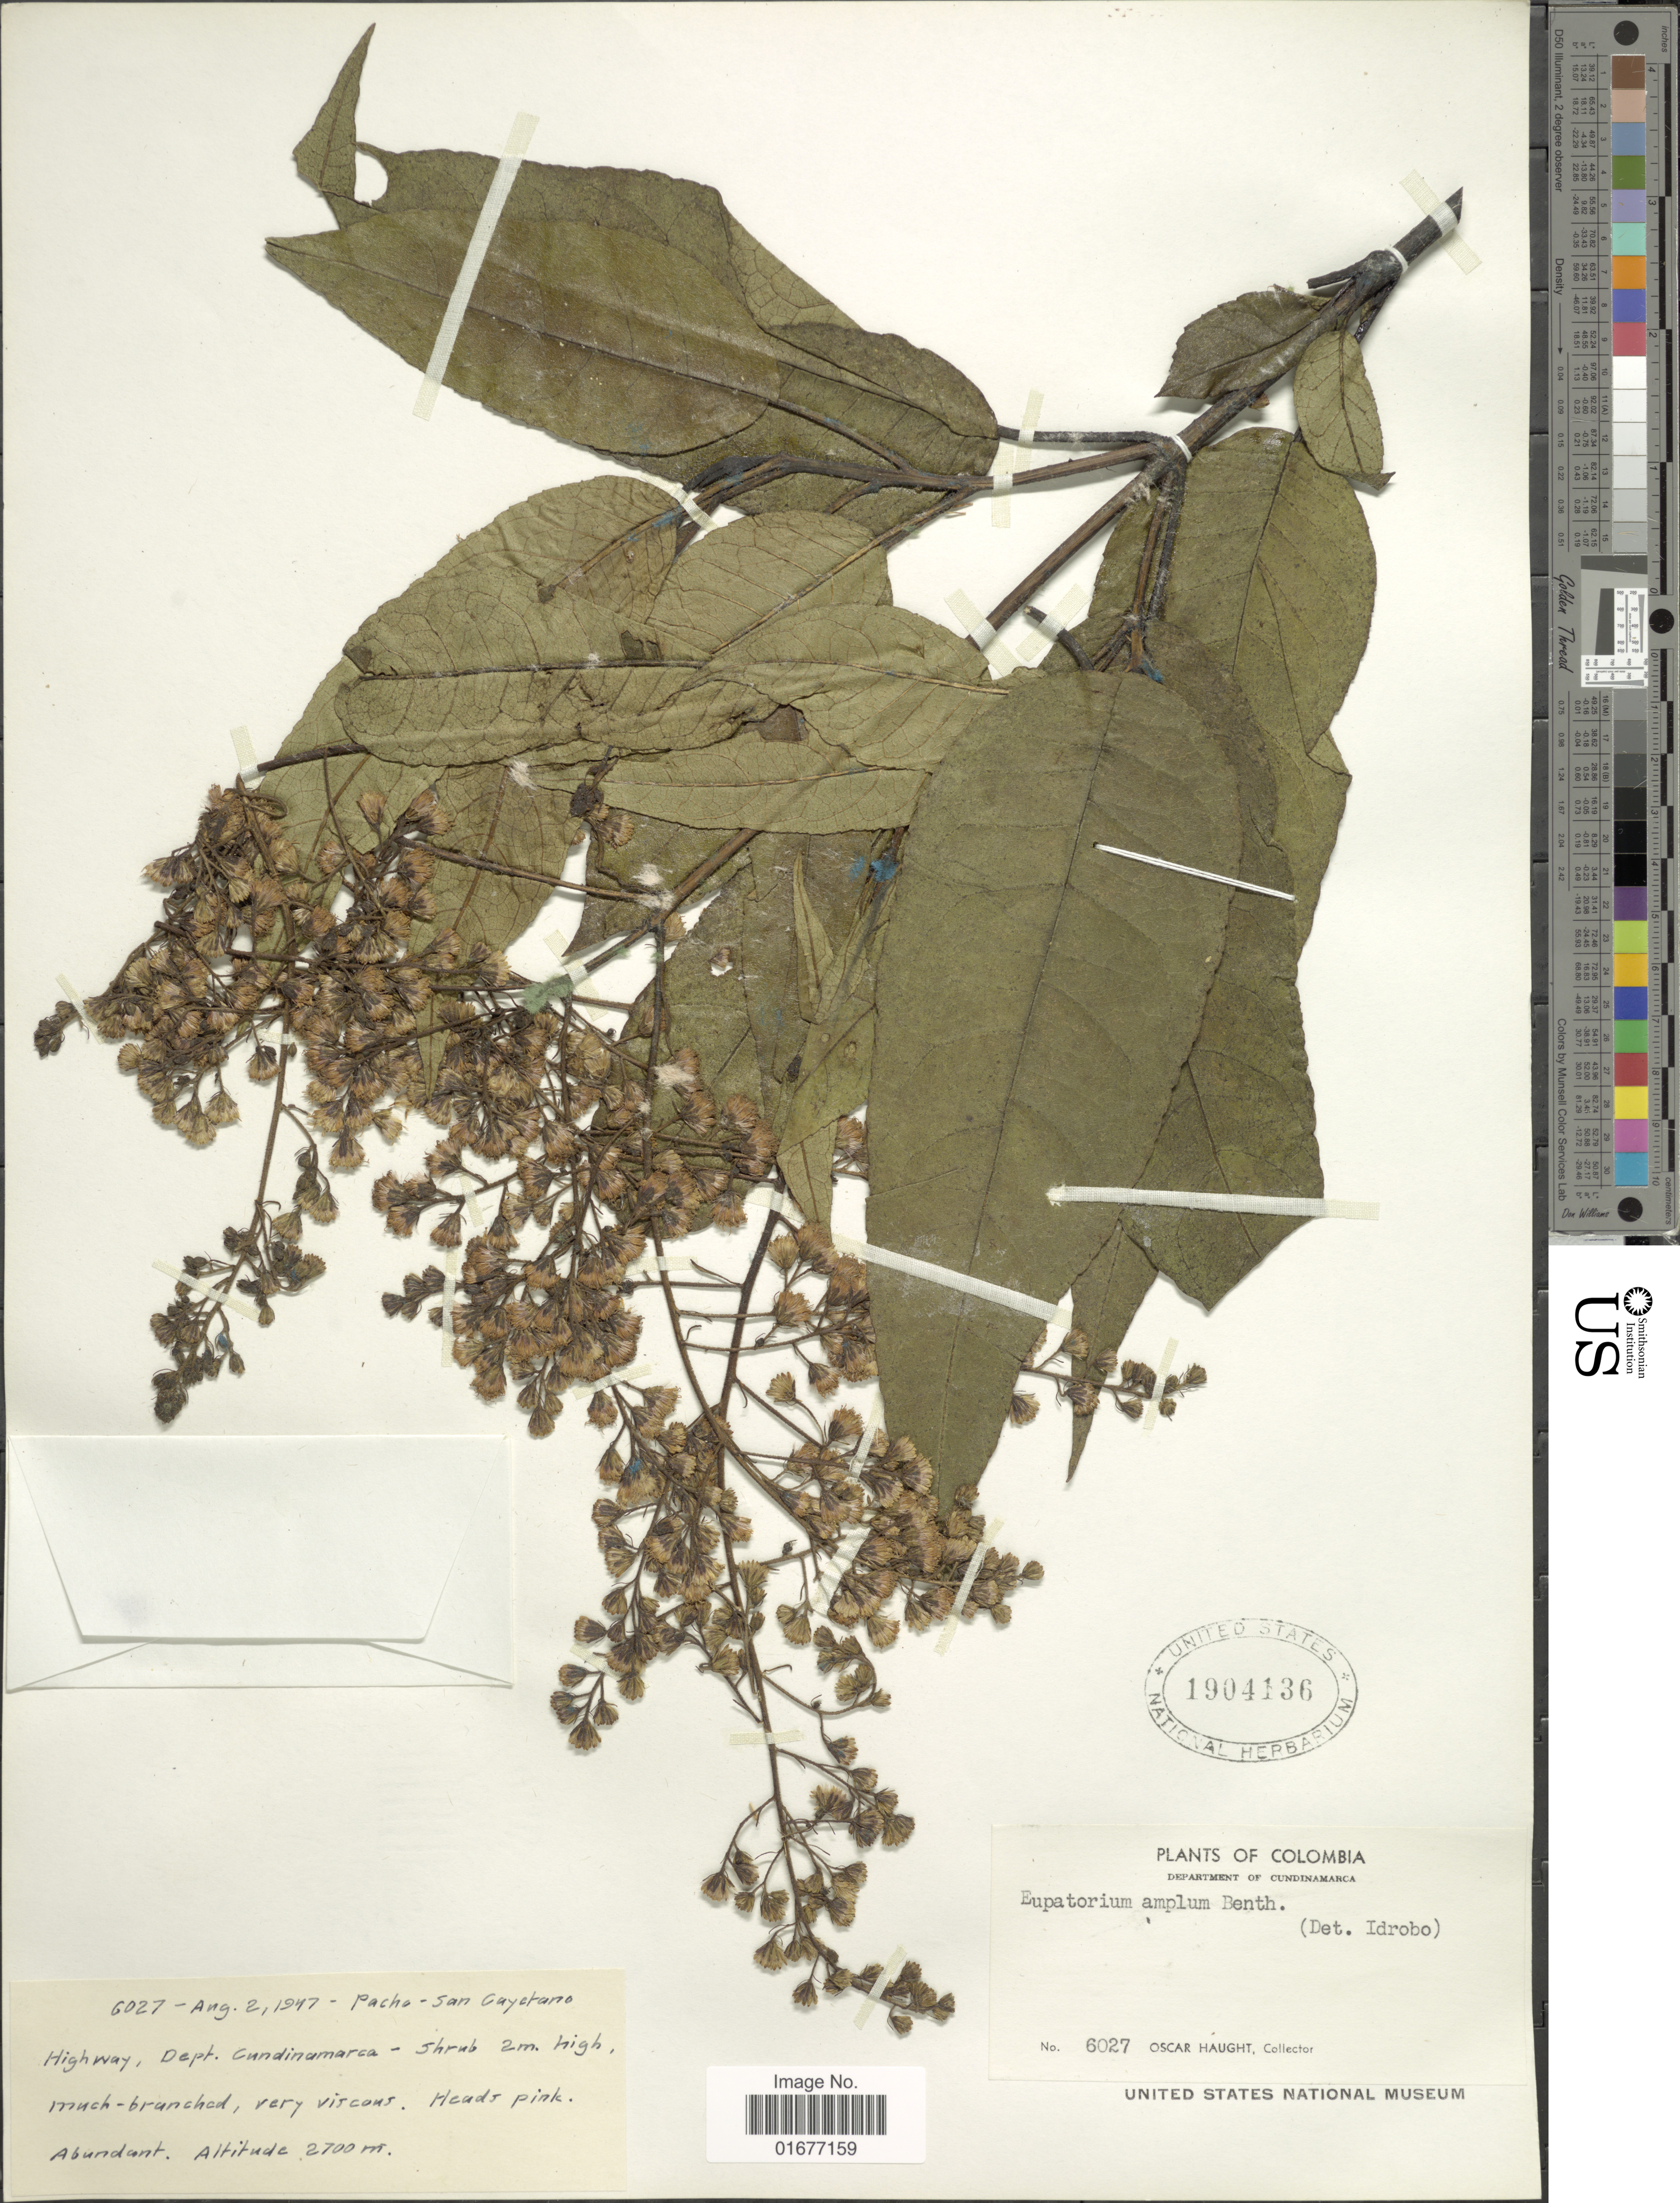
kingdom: Plantae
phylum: Tracheophyta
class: Magnoliopsida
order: Asterales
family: Asteraceae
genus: Ageratina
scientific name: Ageratina ampla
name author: (Benth.) R.M. King & H. Rob.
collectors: O. L. Haught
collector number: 6027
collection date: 1947-08-02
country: Colombia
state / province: Cundinamarca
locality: Pacho-San Cayetano Highway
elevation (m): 2700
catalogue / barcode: US 1904136